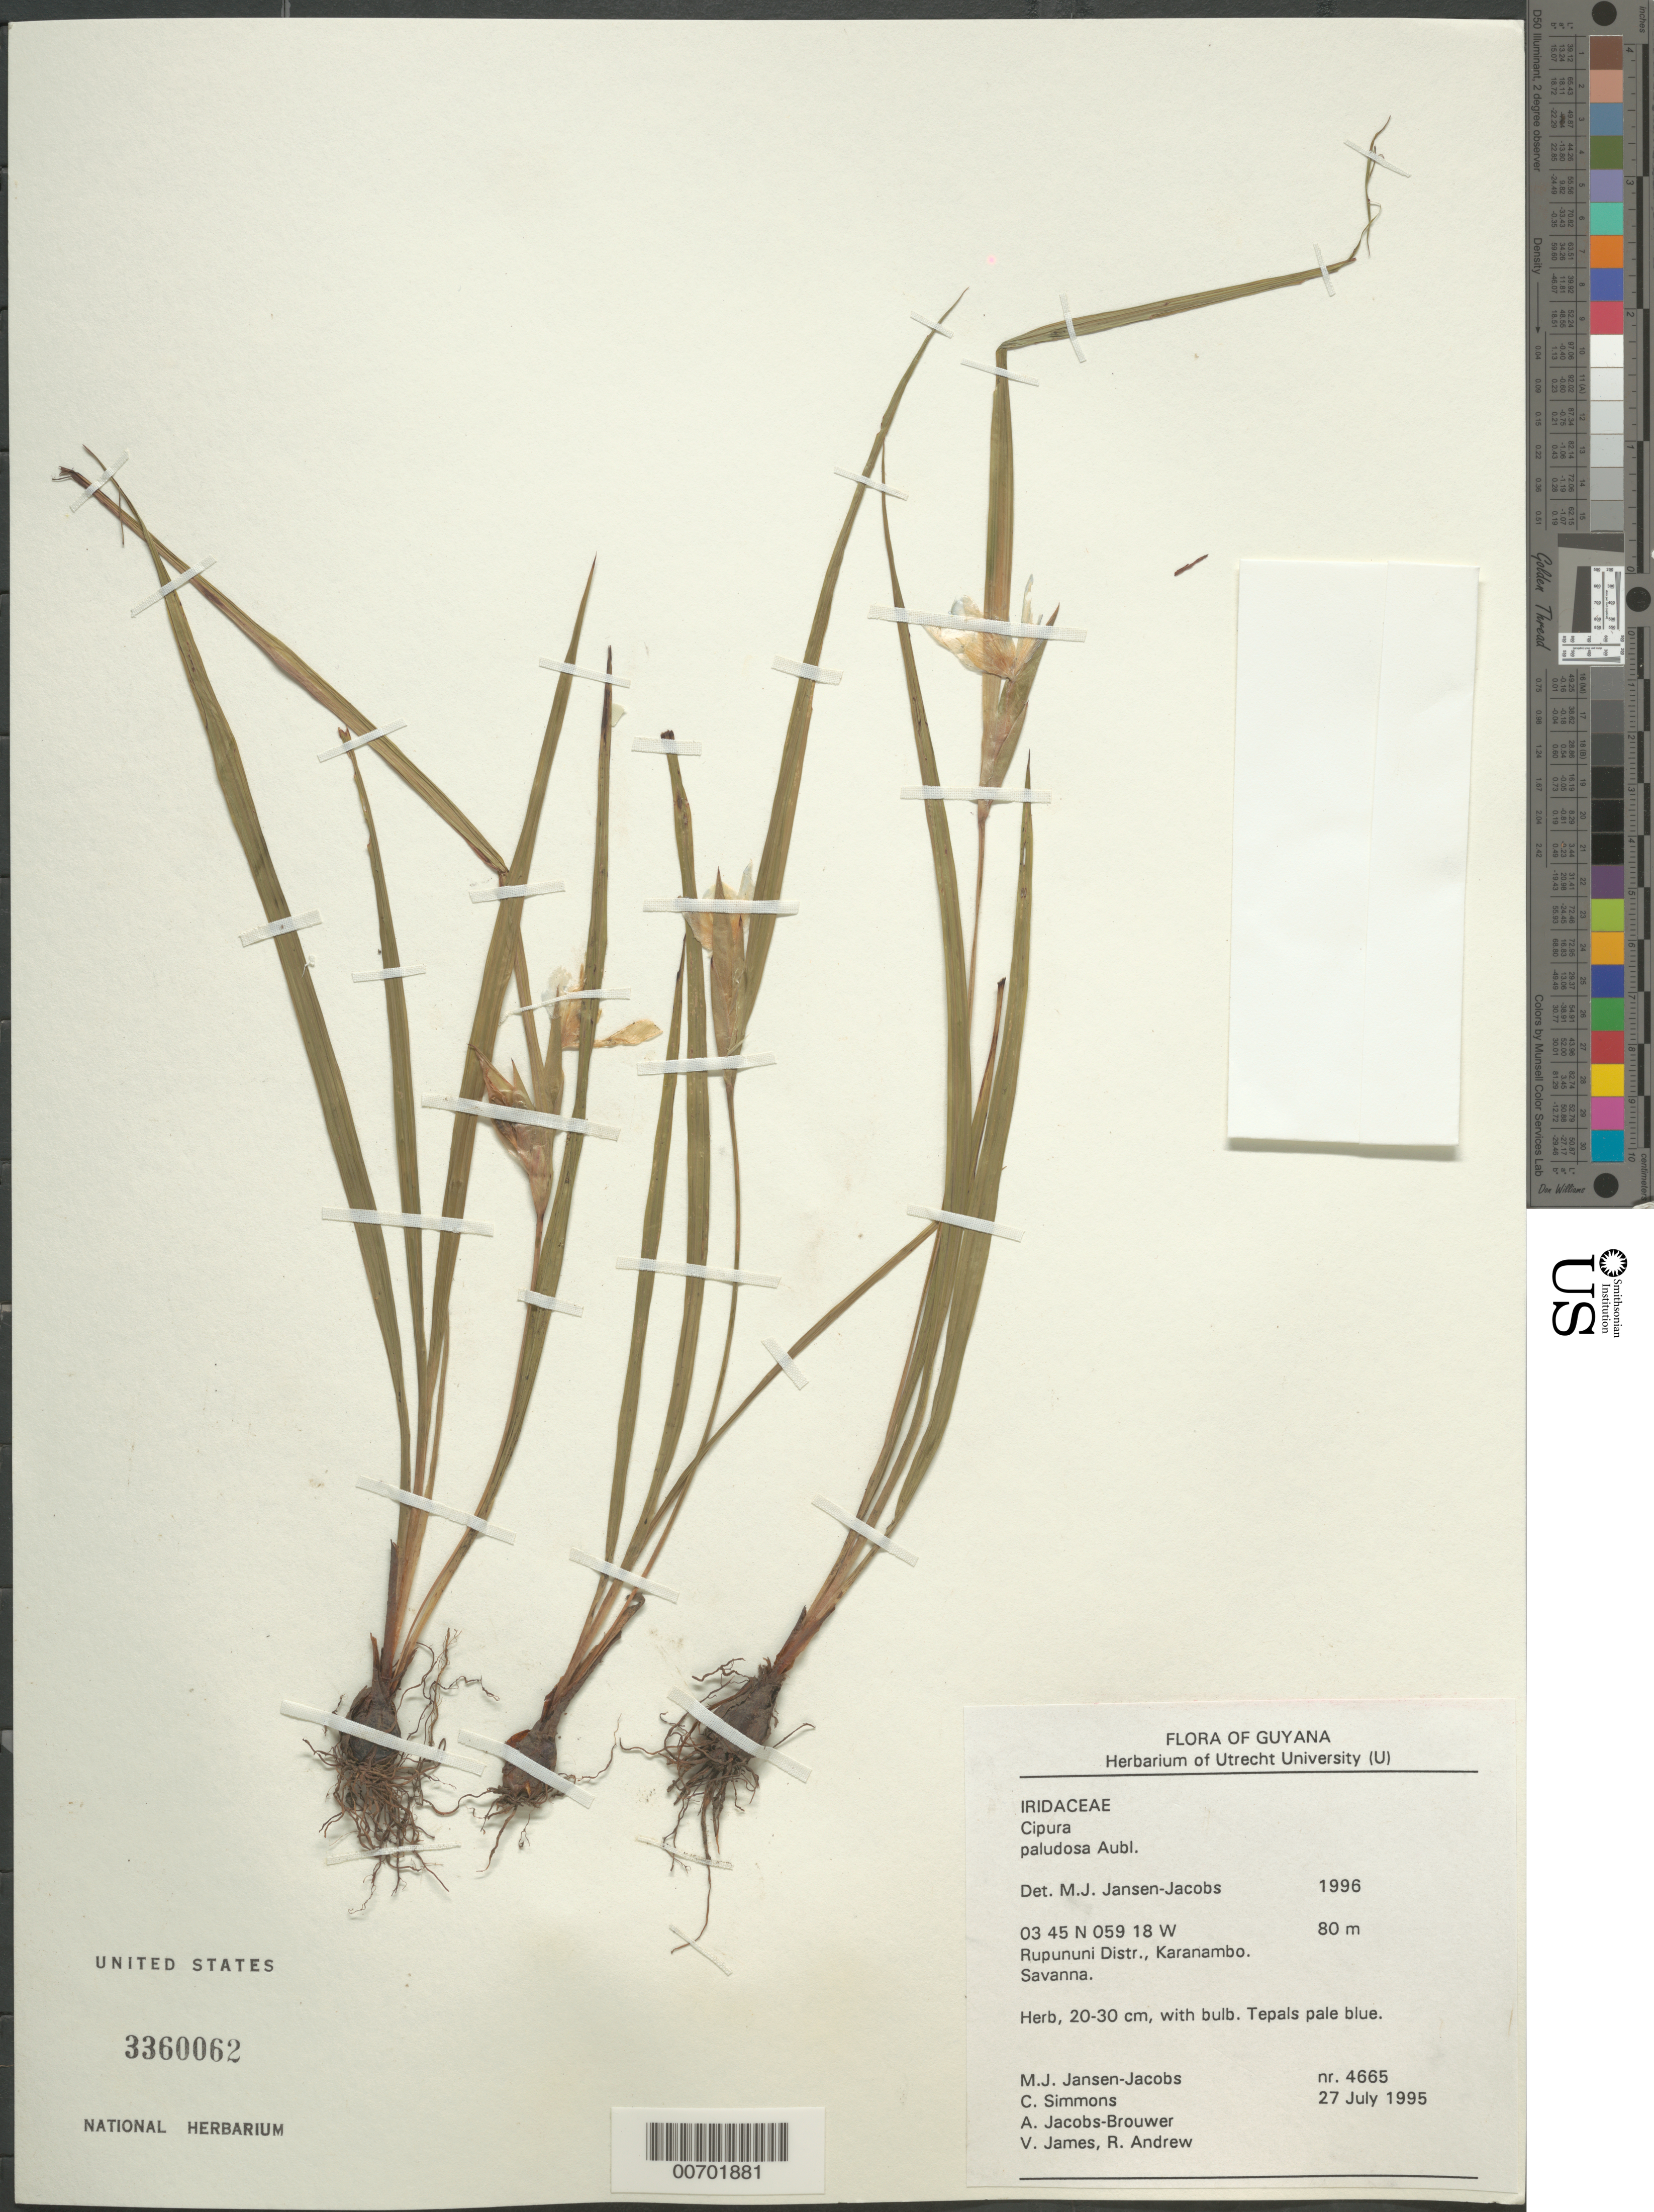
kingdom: Plantae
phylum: Tracheophyta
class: Liliopsida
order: Asparagales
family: Iridaceae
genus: Cipura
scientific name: Cipura paludosa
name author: Aubl.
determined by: Jansen-Jacobs, M. J., (U), Nationaal Herbarium Nederland, Utrecht University branch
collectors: M. J. Jansen-Jacobs, C. Simons, A. Jacobs-Brouwer, V. James & R. Andrew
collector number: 4665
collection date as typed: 27-Jul-95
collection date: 1995-07-27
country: Guyana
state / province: U. Takutu-U. Essequibo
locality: Karanambo, Rupununi River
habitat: Savanna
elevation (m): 80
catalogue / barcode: US 3360062